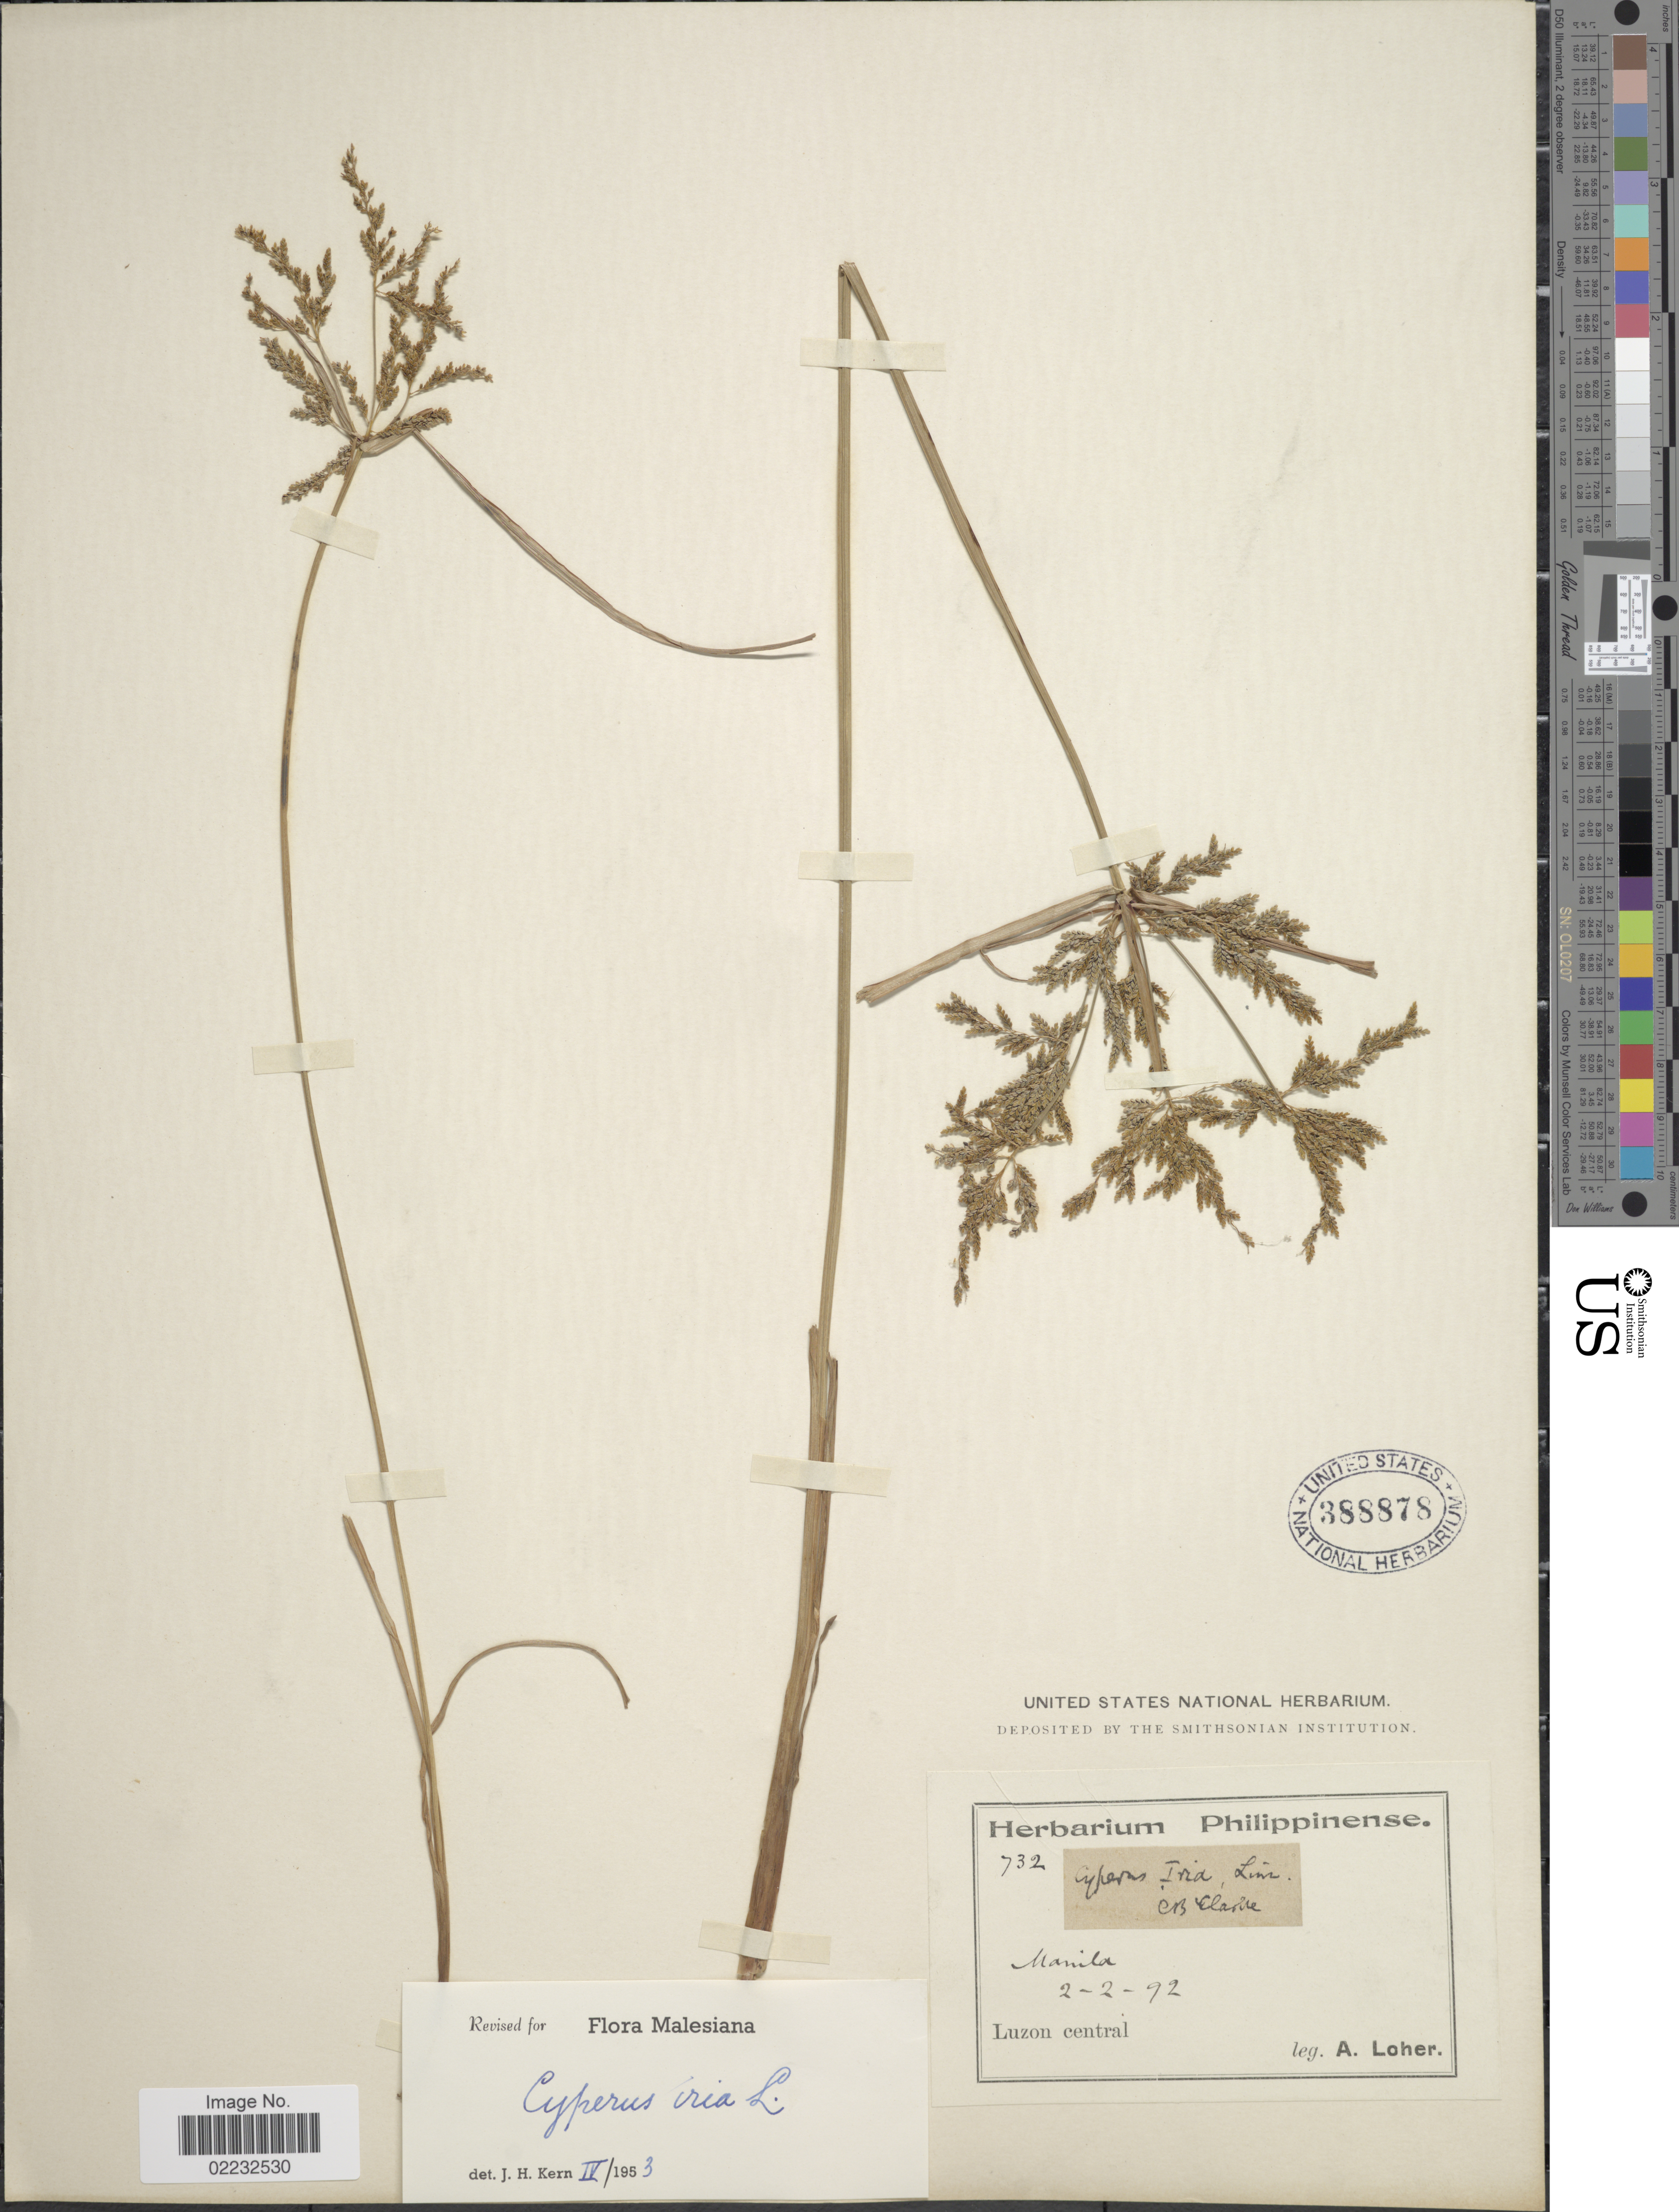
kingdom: Plantae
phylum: Tracheophyta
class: Liliopsida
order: Poales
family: Cyperaceae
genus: Cyperus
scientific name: Cyperus iria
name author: L.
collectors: A. Loher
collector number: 732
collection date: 1892-02-02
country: Philippines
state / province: National Capital Region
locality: Manila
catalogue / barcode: US 388878